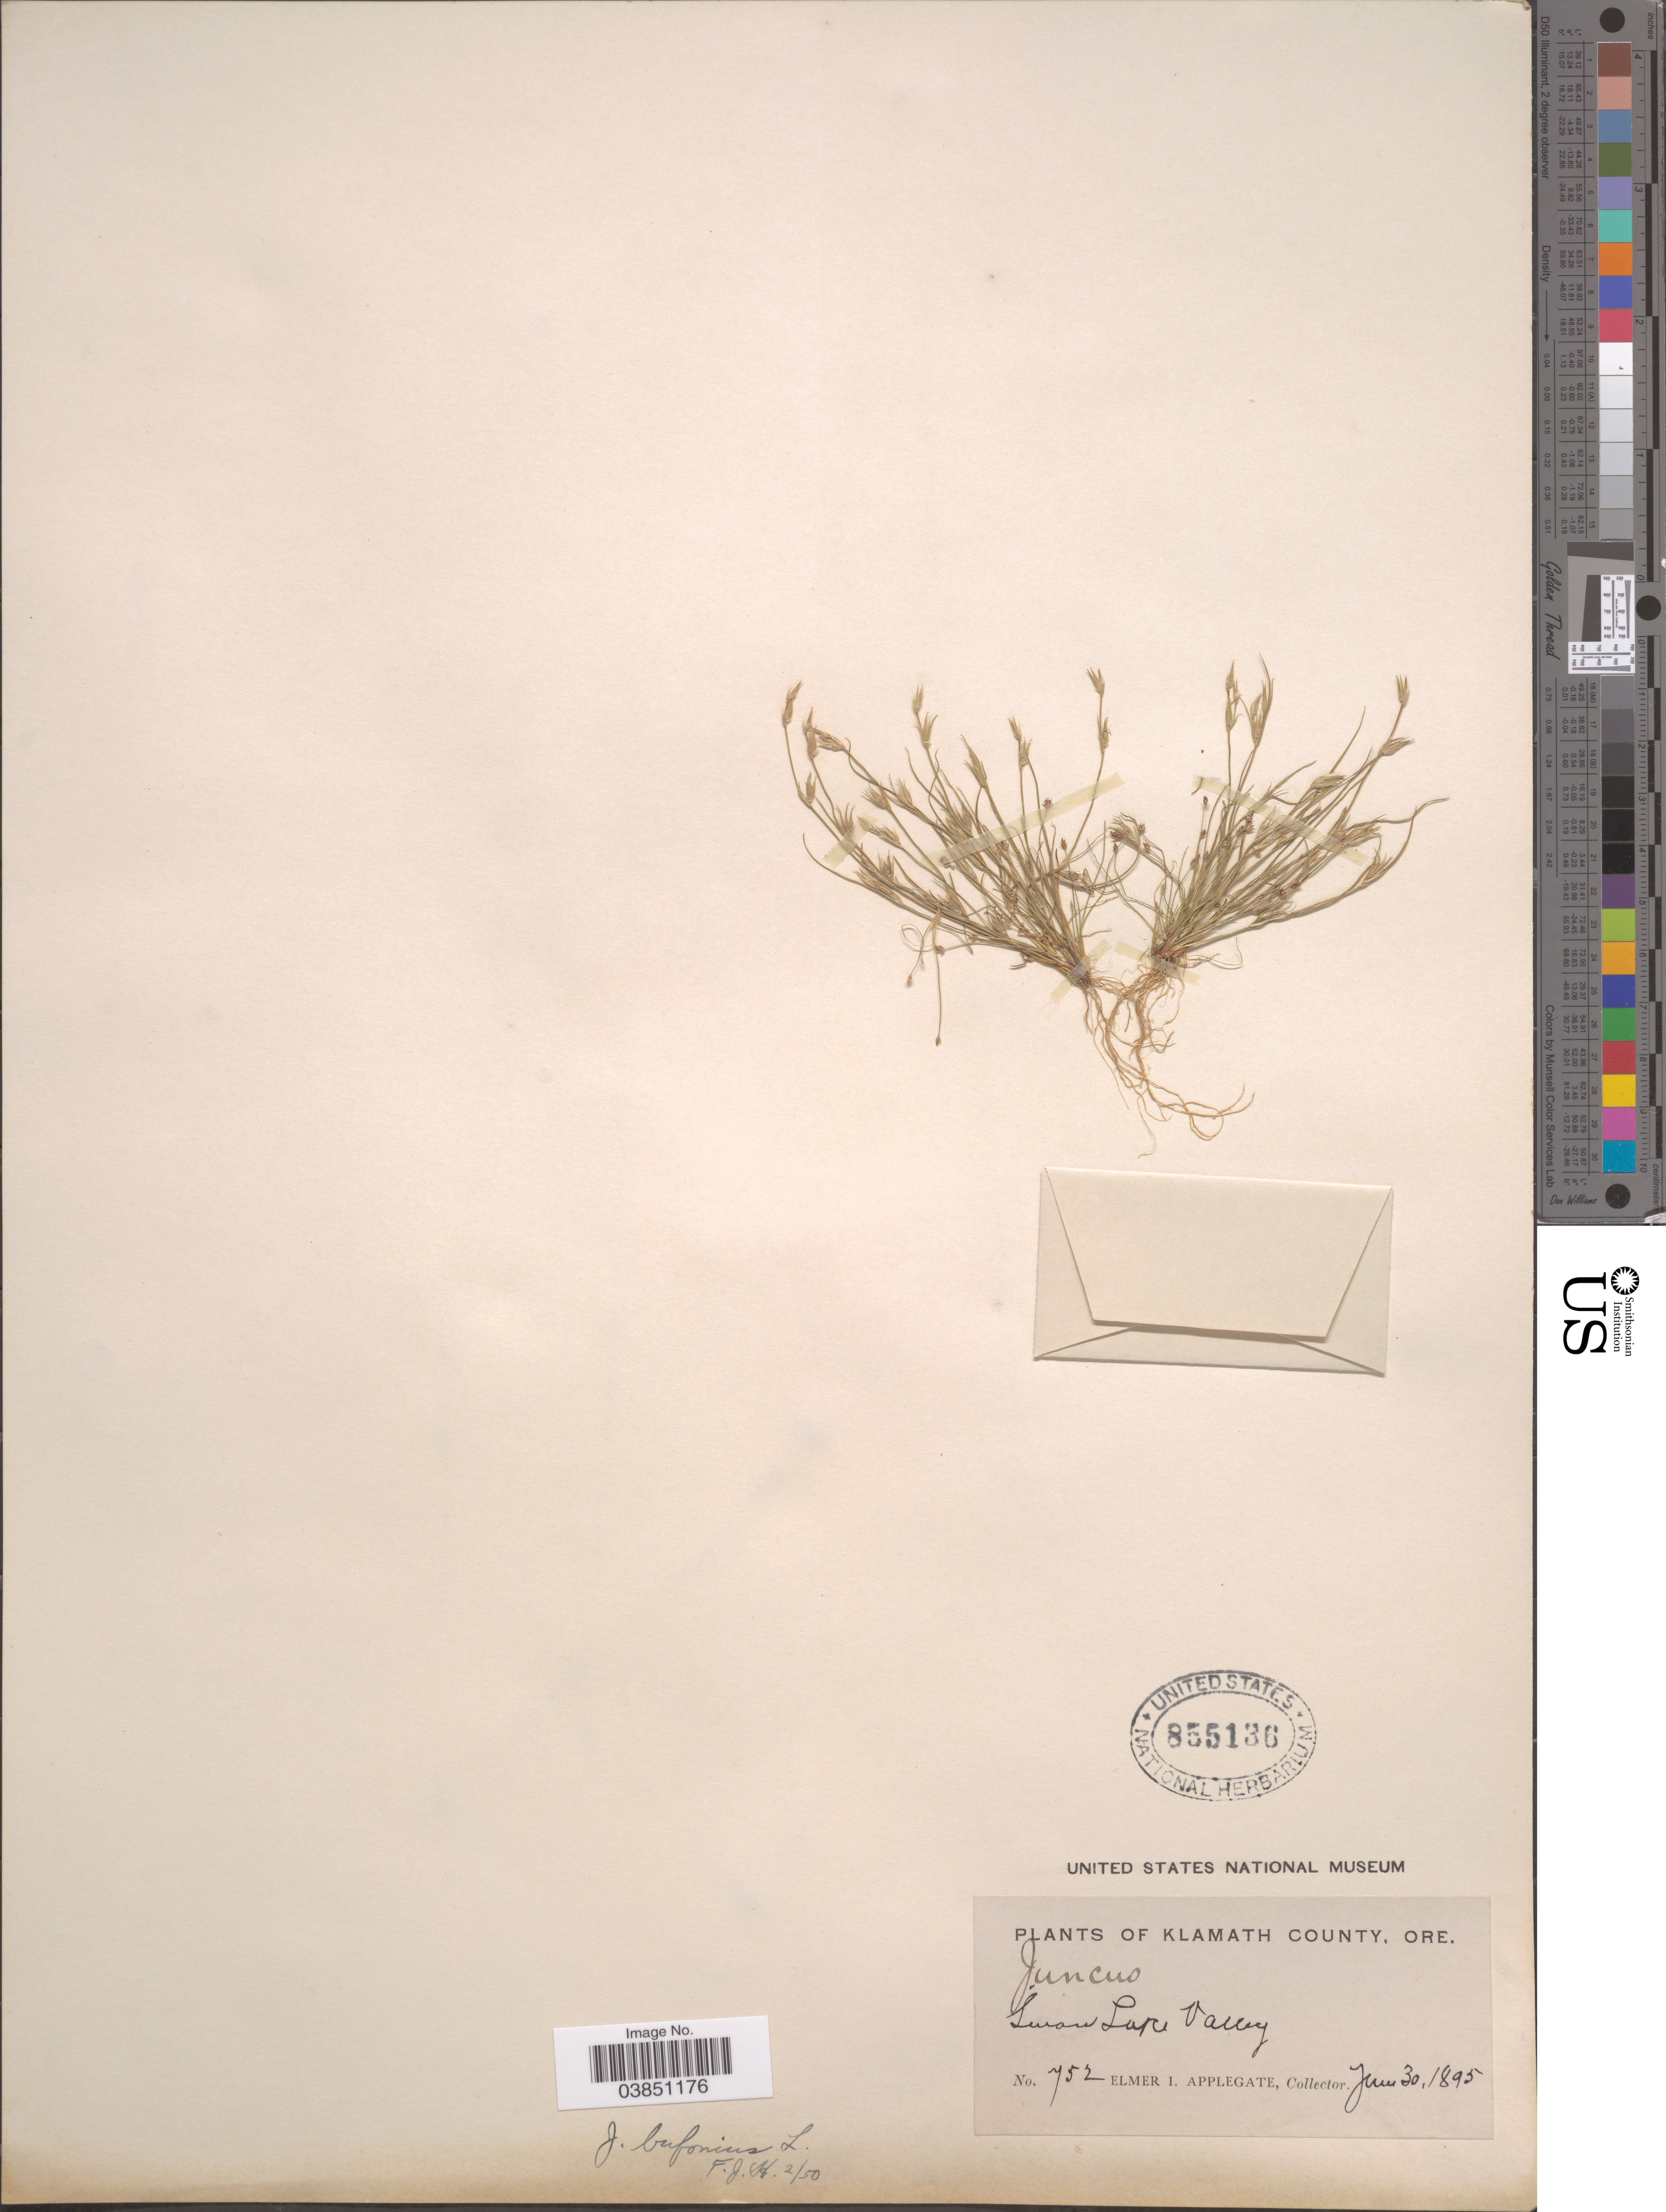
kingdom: Plantae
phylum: Tracheophyta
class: Liliopsida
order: Poales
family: Juncaceae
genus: Juncus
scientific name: Juncus bufonius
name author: L.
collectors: E. I. Applegate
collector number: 752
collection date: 1895-06-30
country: United States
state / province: Oregon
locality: Klamath County. Swan Lake Valley.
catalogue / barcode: US 855136